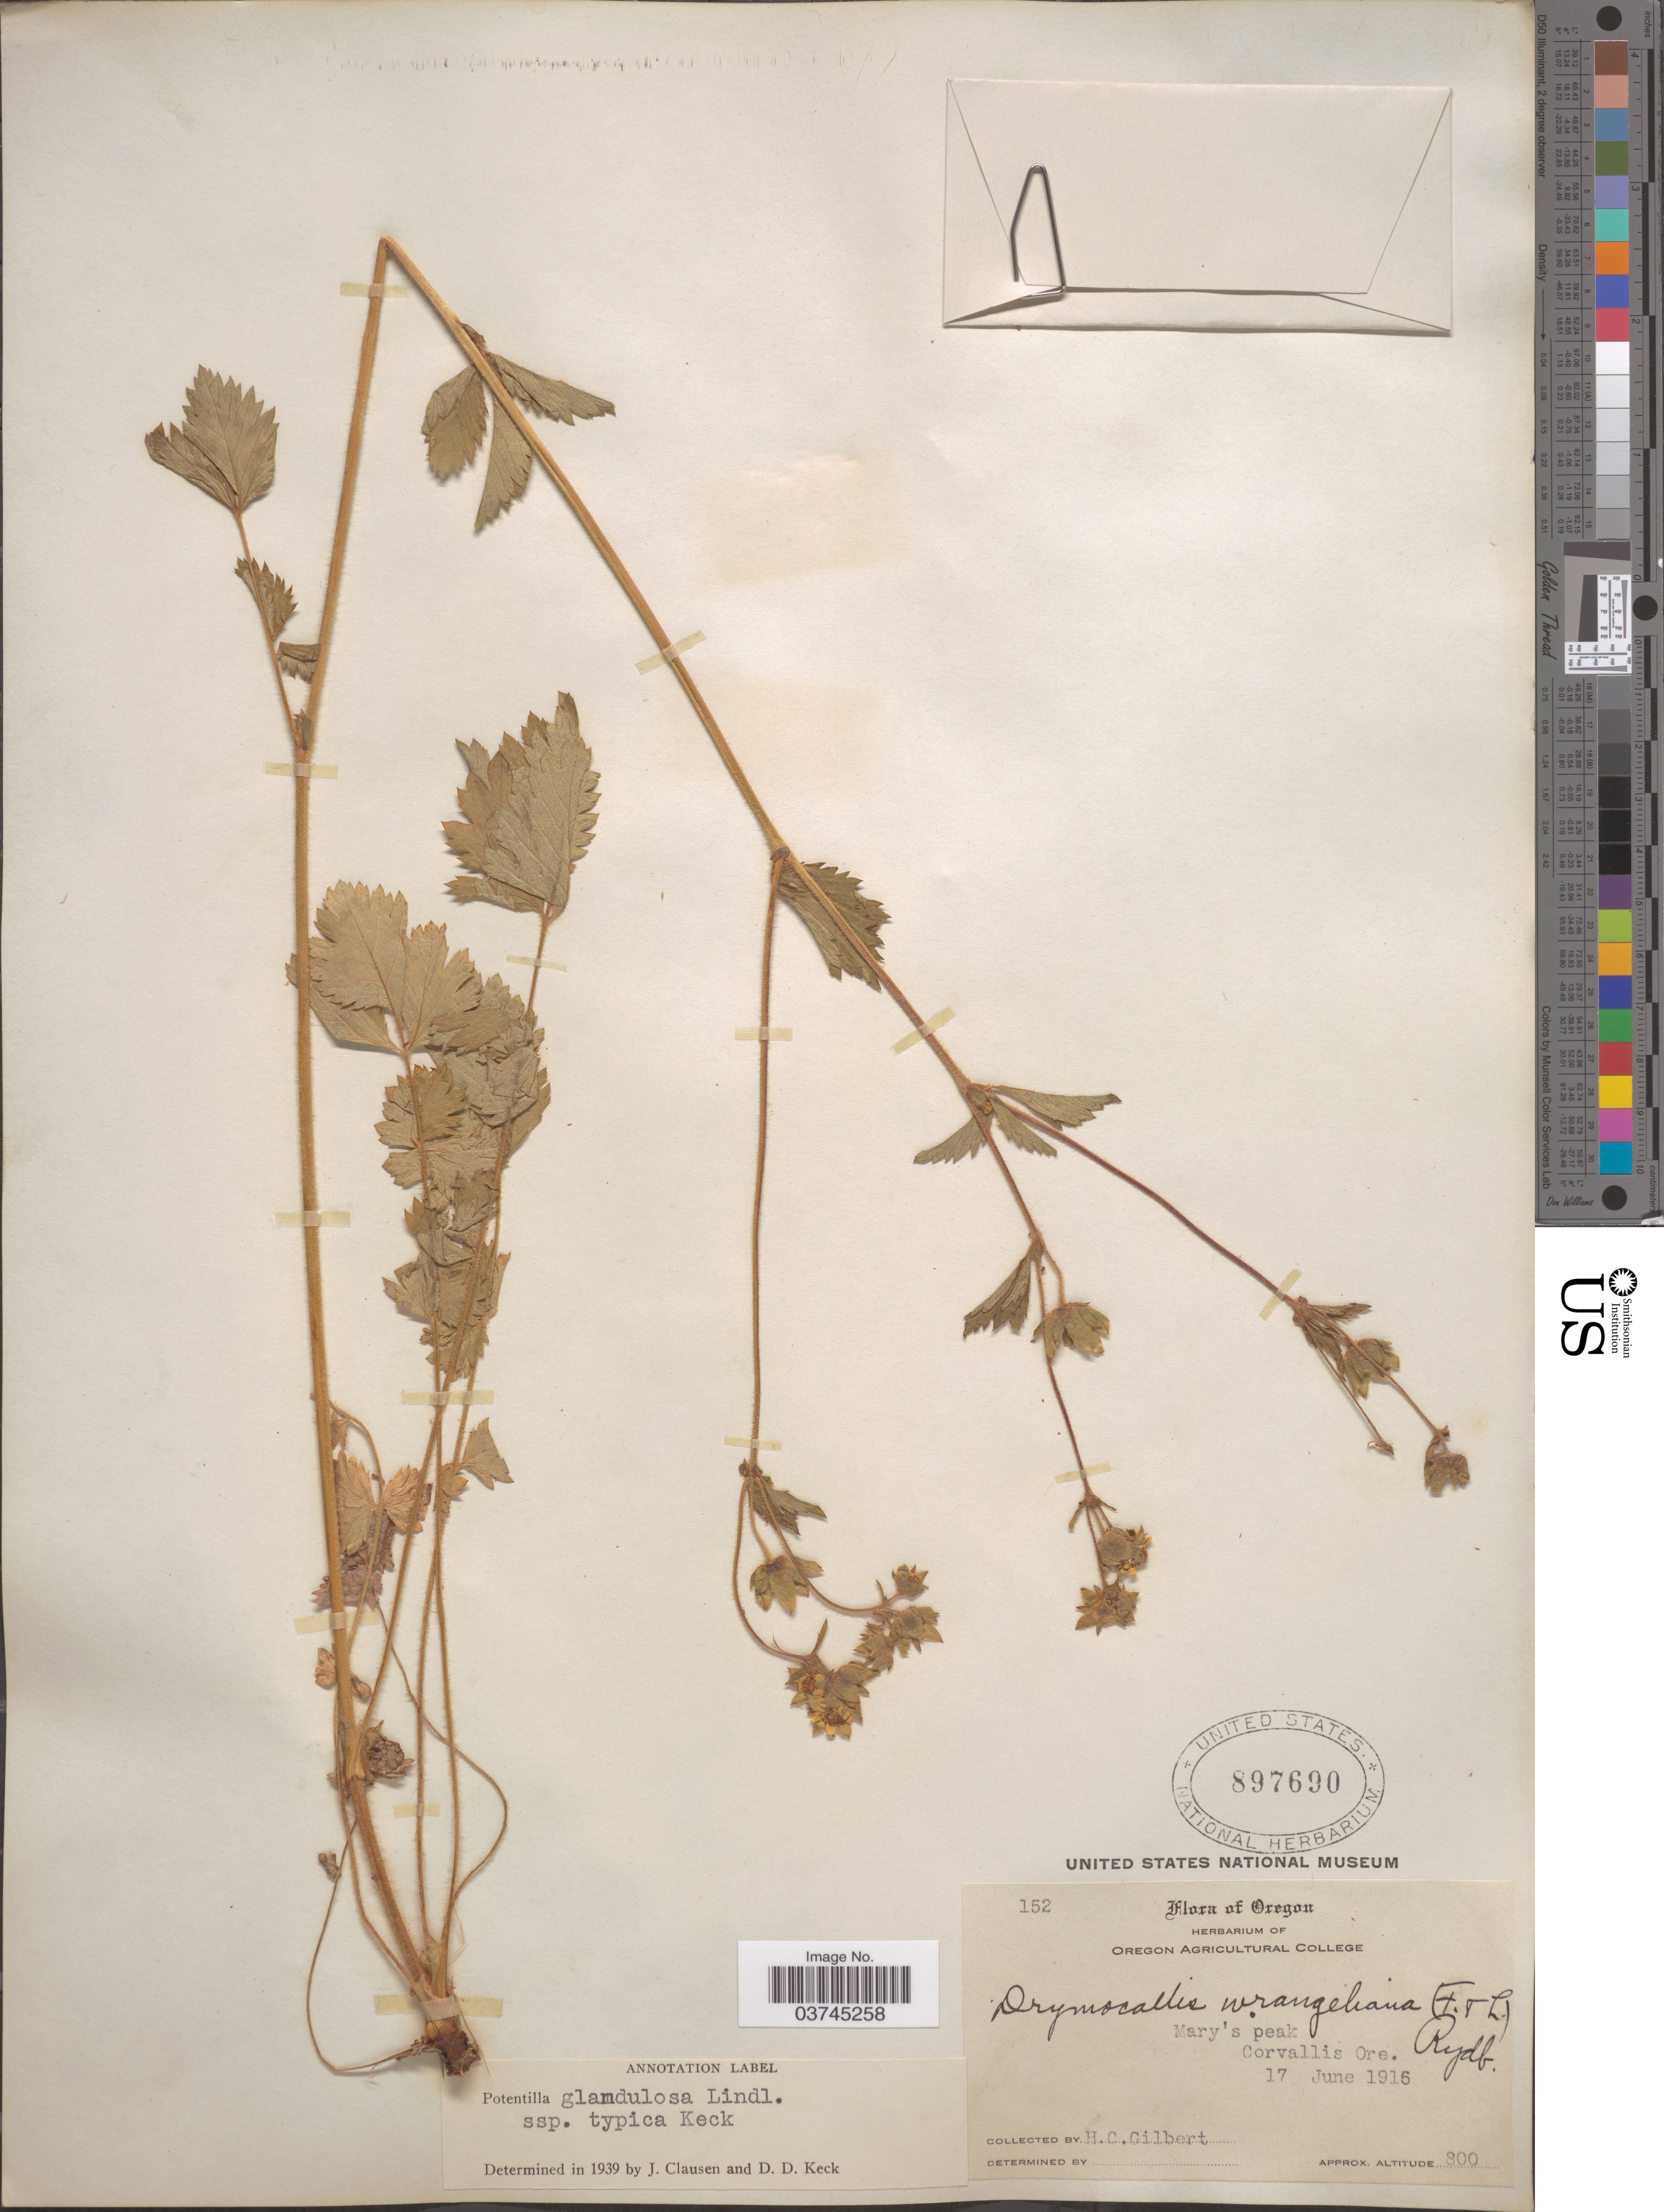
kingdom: Plantae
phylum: Tracheophyta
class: Magnoliopsida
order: Rosales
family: Rosaceae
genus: Drymocallis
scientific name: Drymocallis glandulosa var. wrangelliana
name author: (Greene) Ertter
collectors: H. Gilbert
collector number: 152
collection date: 1916-06-17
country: United States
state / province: Oregon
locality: Mary's peak, Corvallis.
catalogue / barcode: US 897690